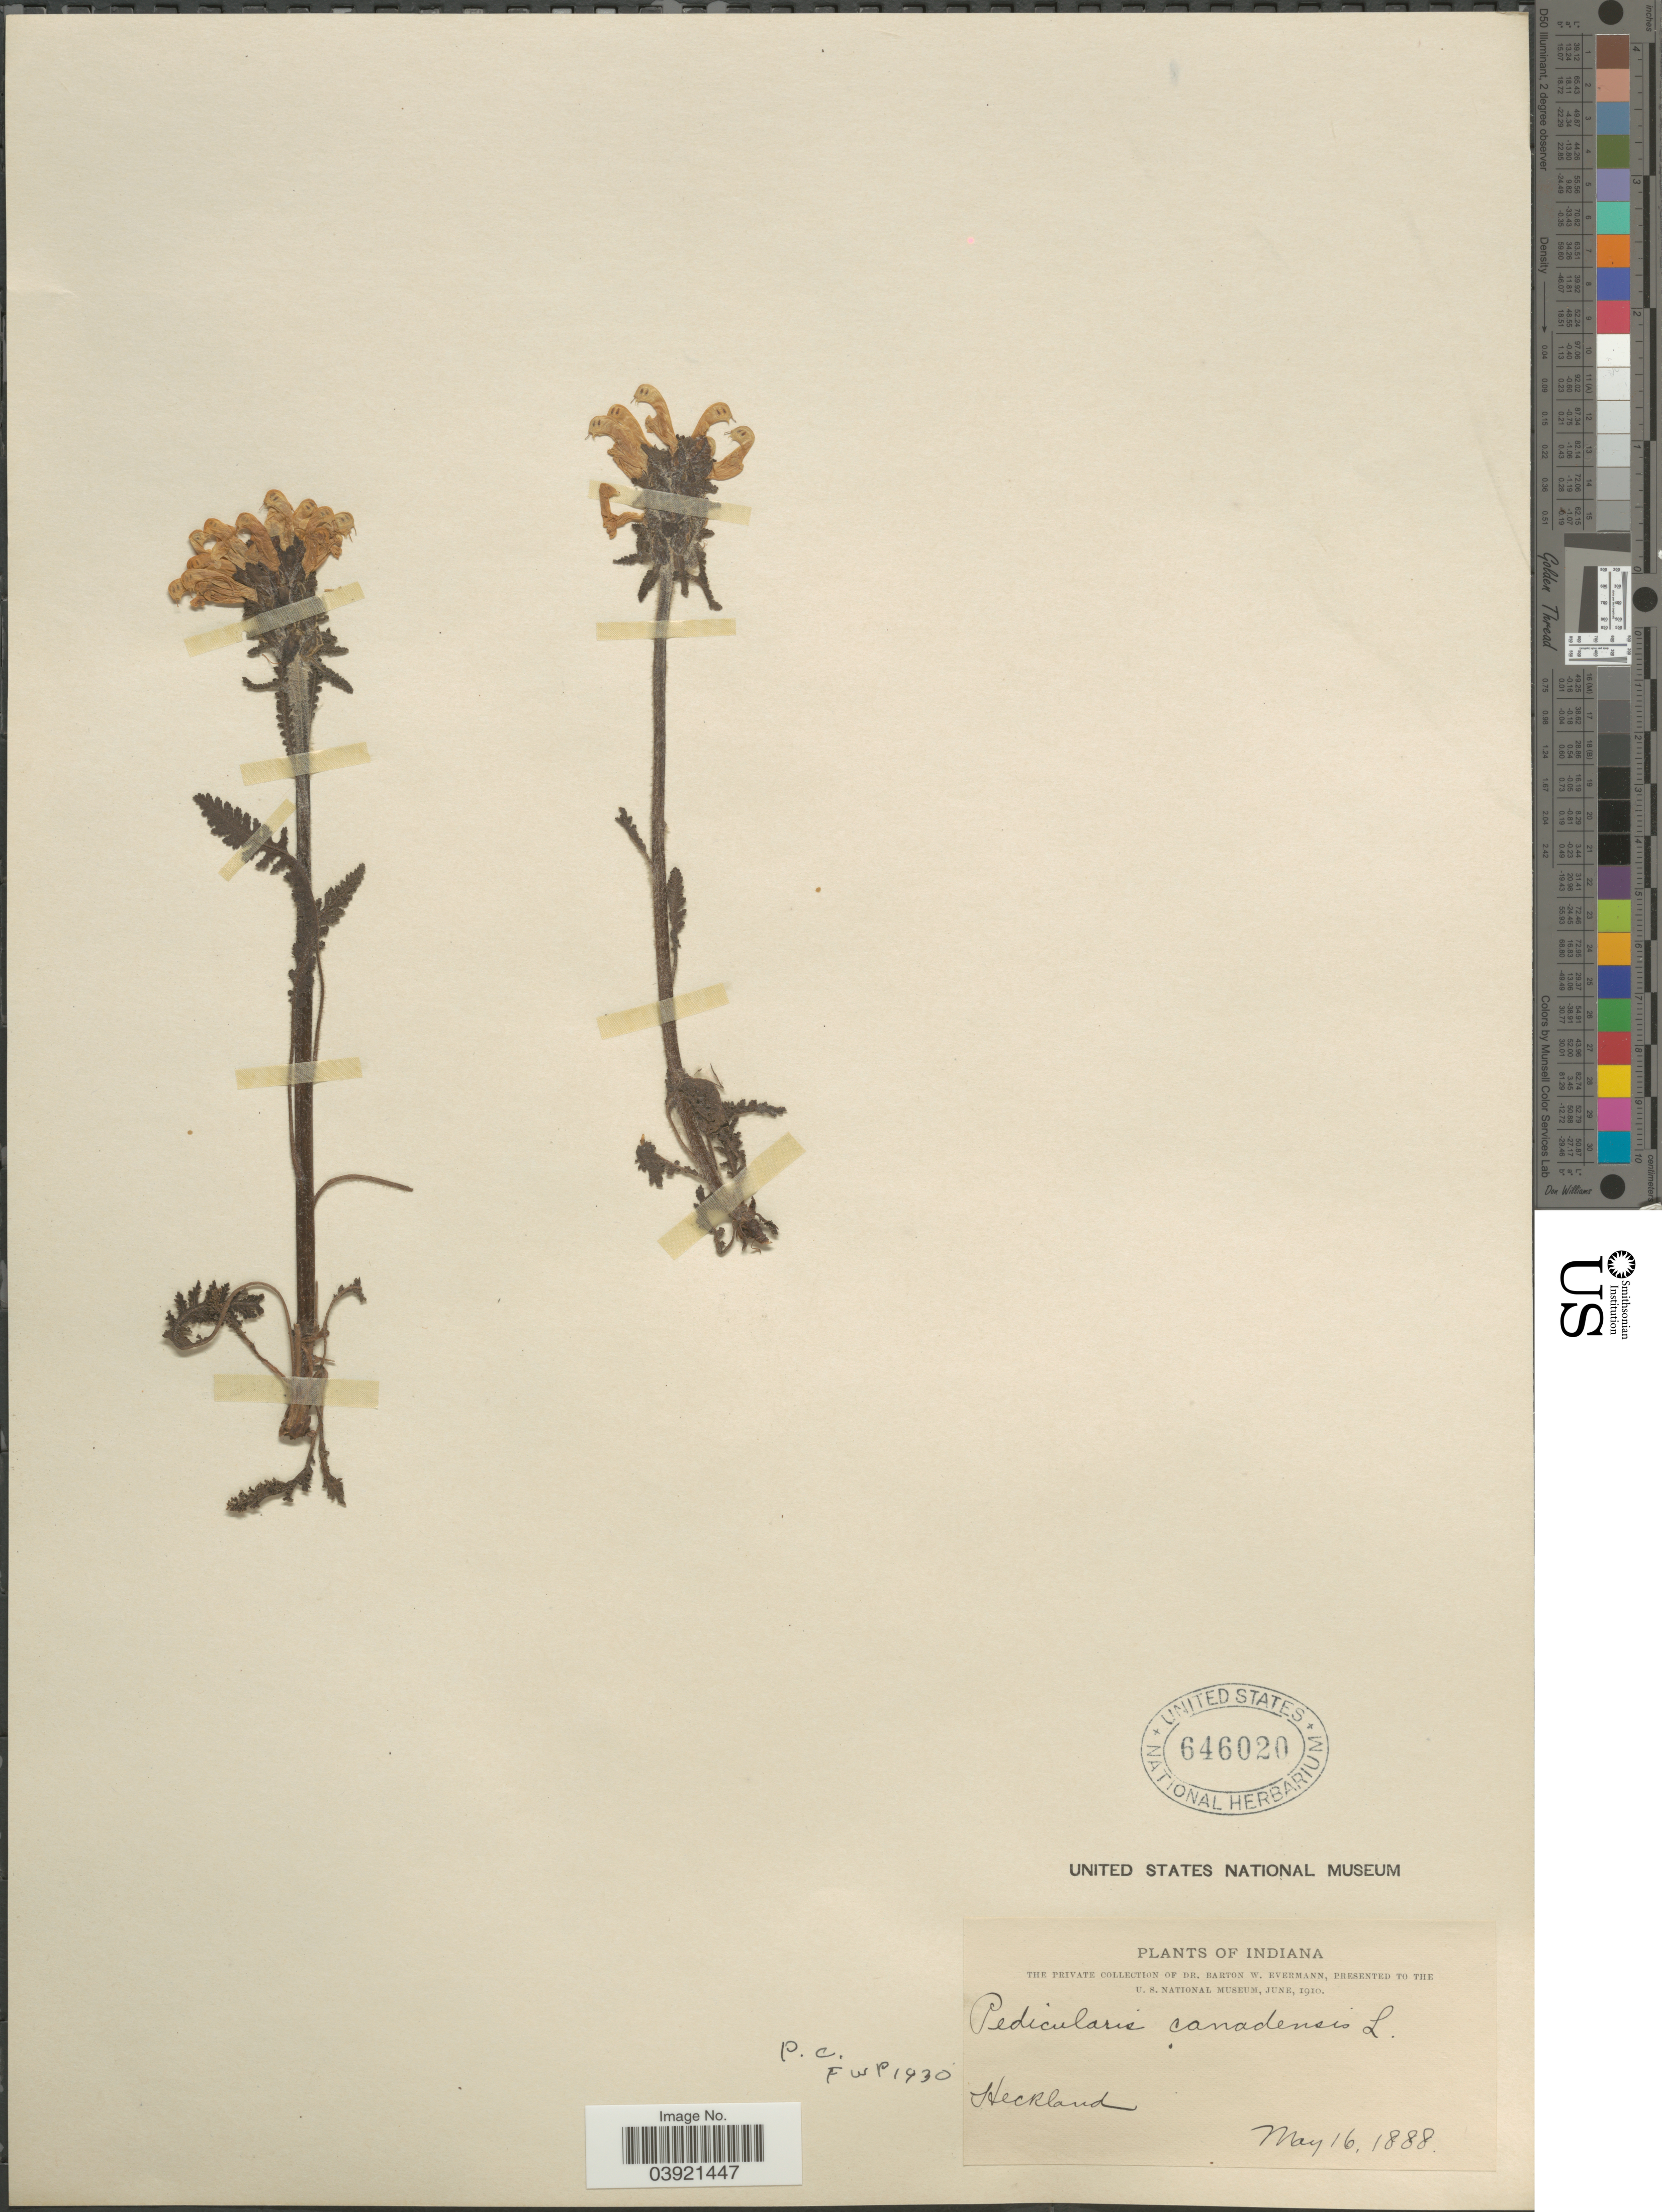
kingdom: Plantae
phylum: Tracheophyta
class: Magnoliopsida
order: Lamiales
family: Orobanchaceae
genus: Pedicularis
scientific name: Pedicularis canadensis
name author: L.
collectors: B. W. Evermann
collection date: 1888-05-16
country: United States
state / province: Indiana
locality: Heckland.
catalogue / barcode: US 646020